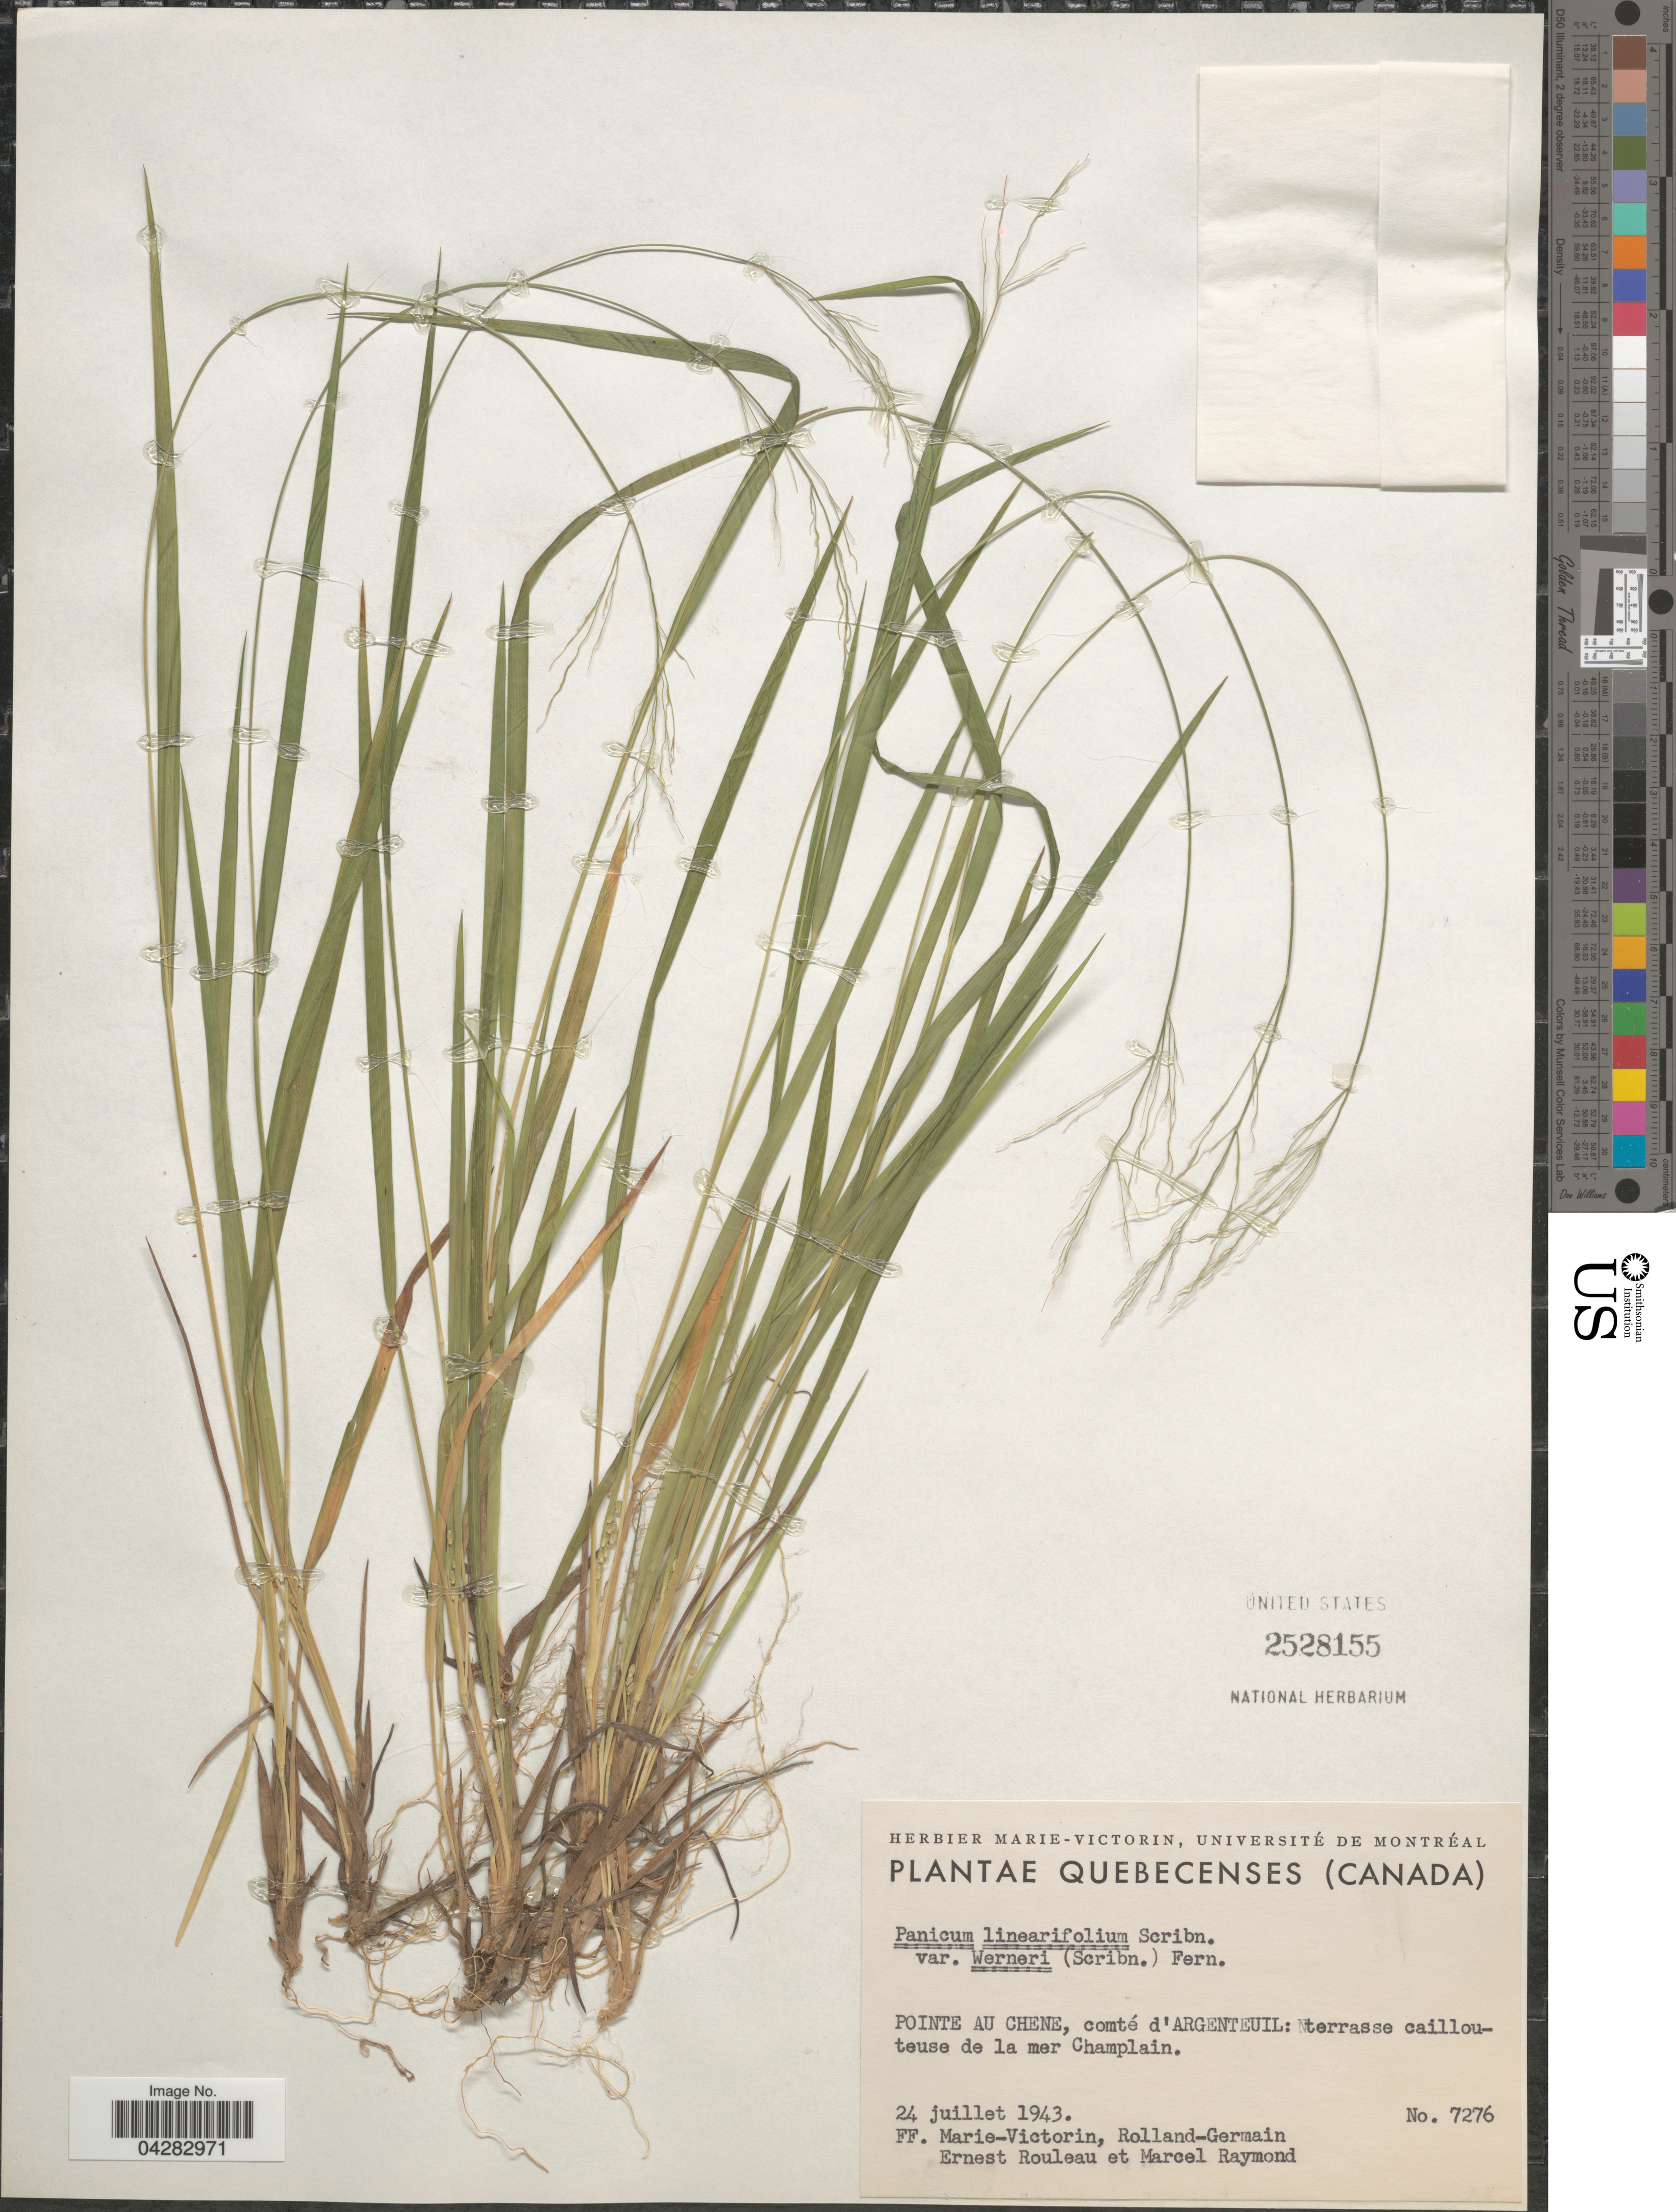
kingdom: Plantae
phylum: Tracheophyta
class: Liliopsida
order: Poales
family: Poaceae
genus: Dichanthelium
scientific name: Dichanthelium linearifolium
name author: (Scribn.) Gould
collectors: F. Marie-Victorin, Rolland-Germain, J. Rouleau & M. Raymond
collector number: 7276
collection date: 1943-07-24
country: Canada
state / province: Quebec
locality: Pointe Au Chene, comté d'Argenteuil: terrasse caillouteuse de la mer Champlain.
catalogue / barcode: US 2528155